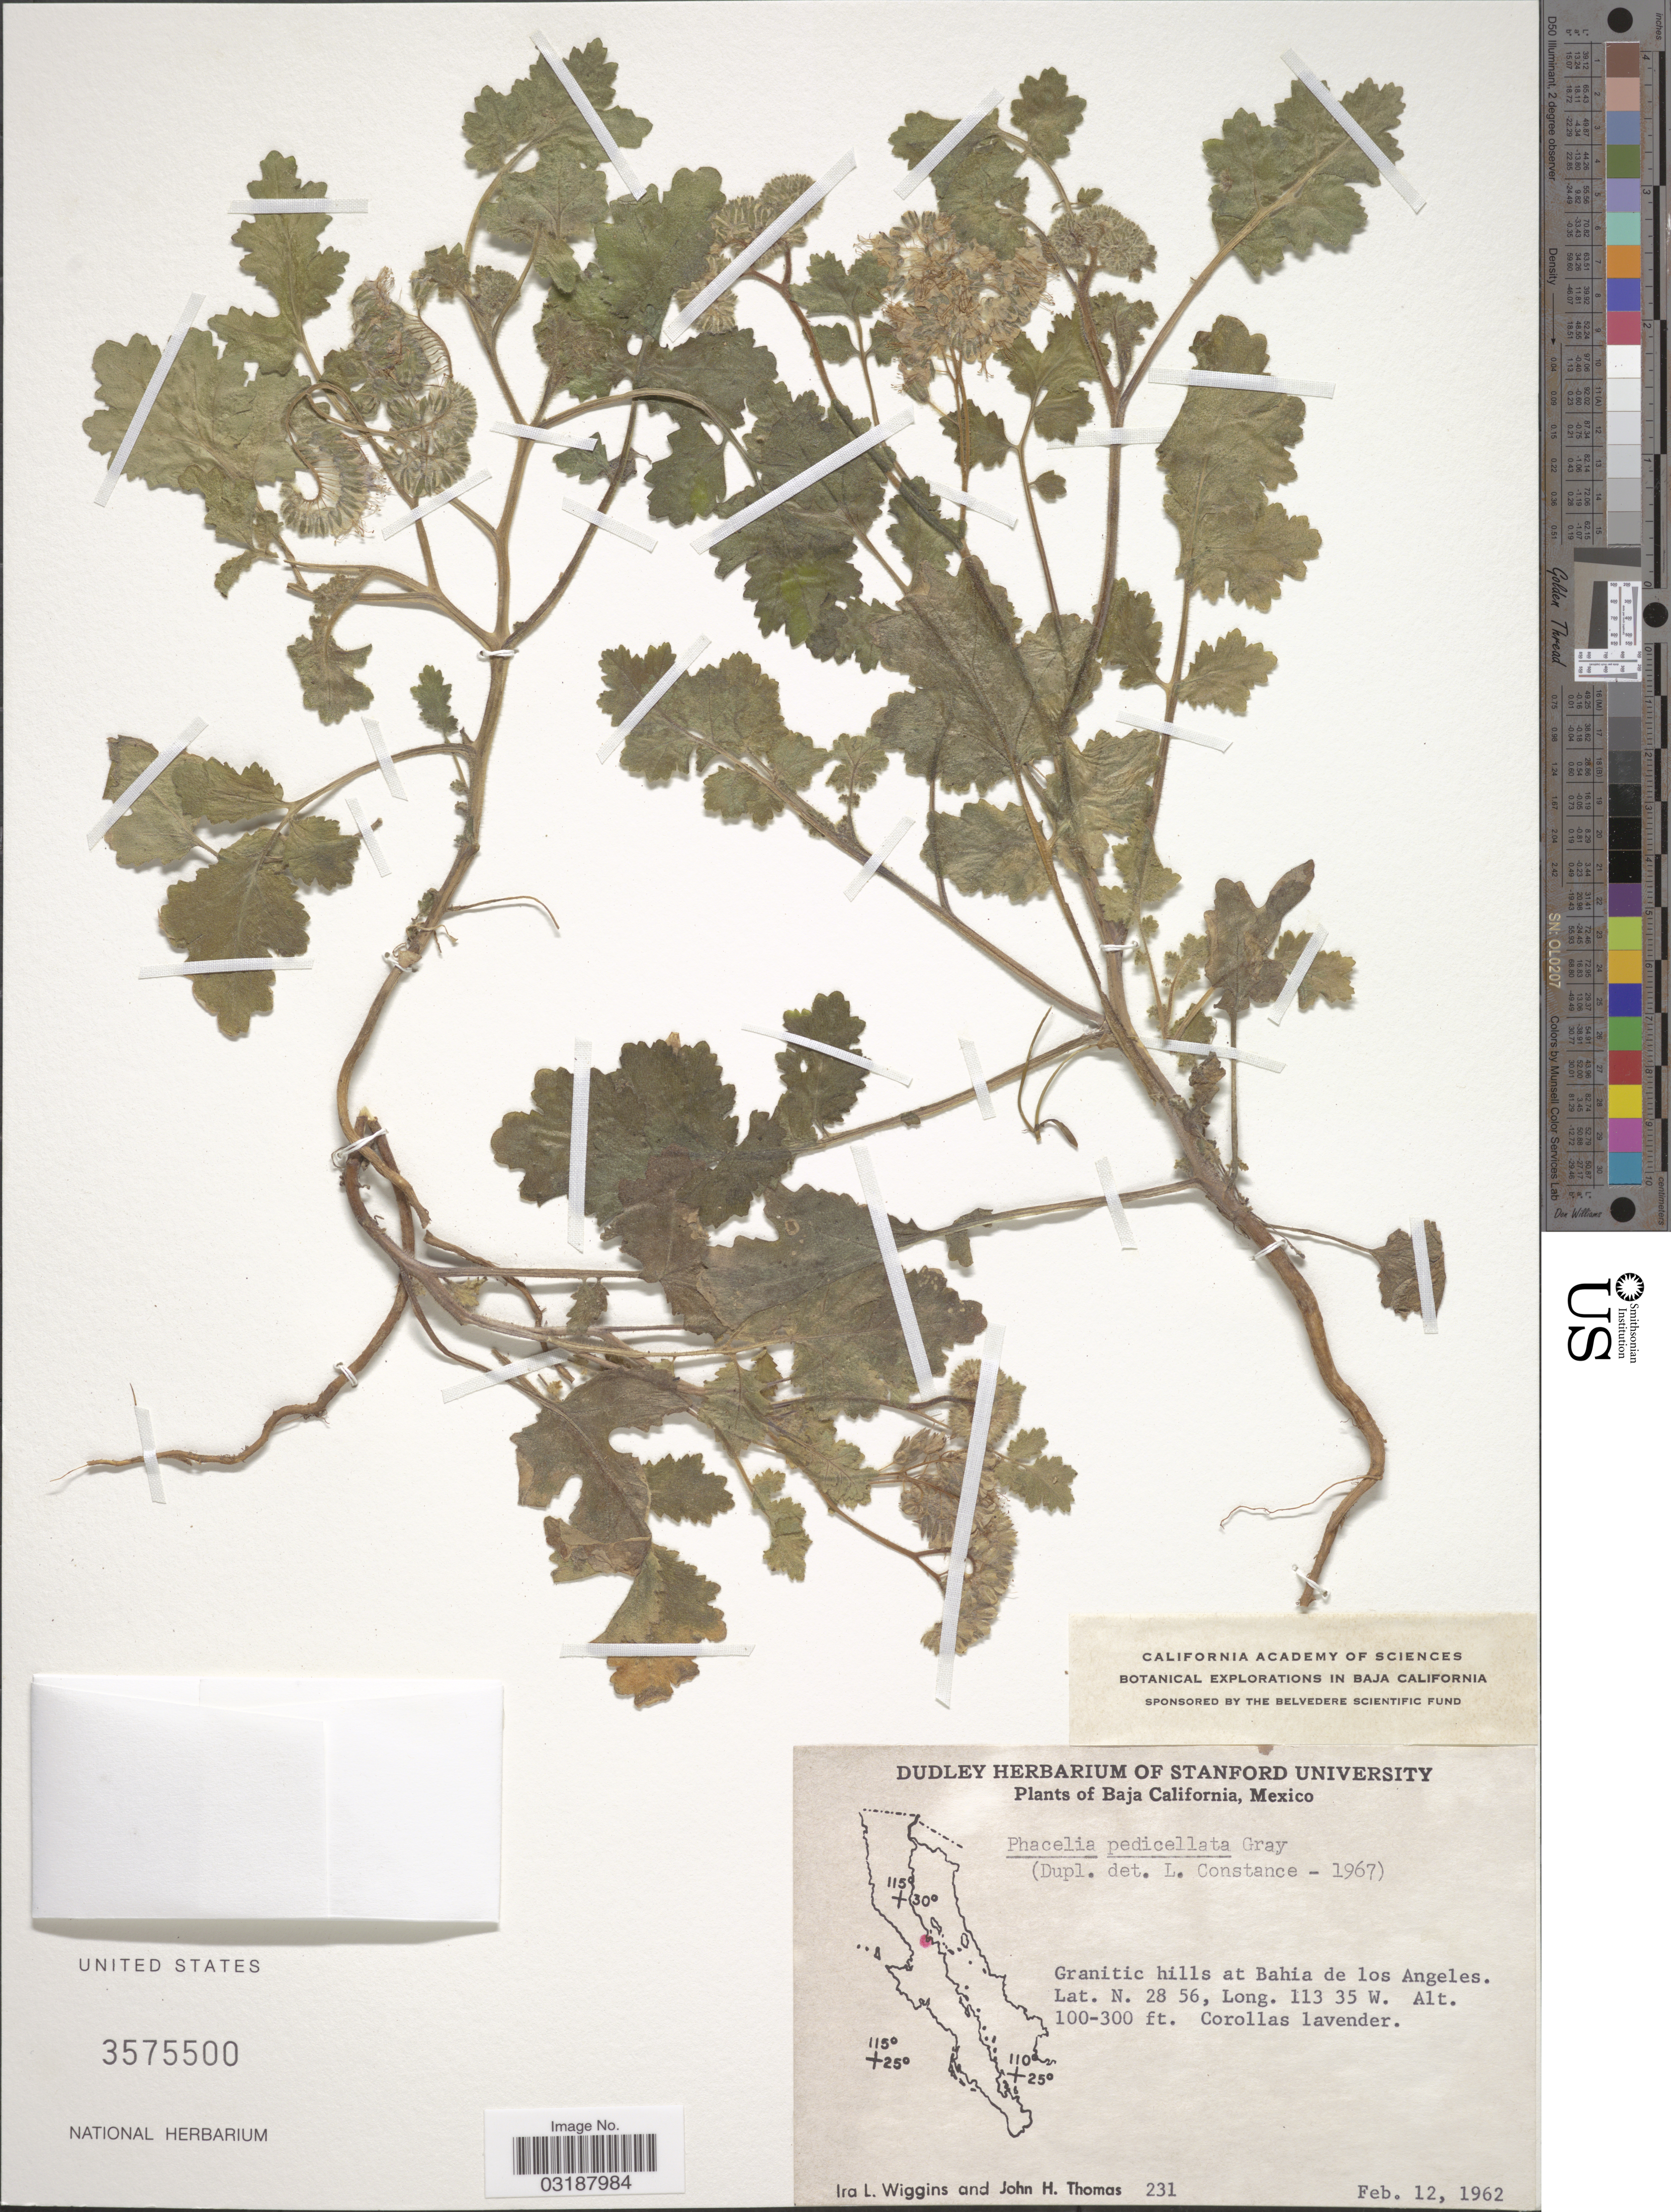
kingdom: Plantae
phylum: Tracheophyta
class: Magnoliopsida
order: Boraginales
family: Hydrophyllaceae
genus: Phacelia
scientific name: Phacelia pedicellata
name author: A. Gray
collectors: I. L. Wiggins & J. H. Thomas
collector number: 231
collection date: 1962-02-12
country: Mexico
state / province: Baja California Norte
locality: Granitic hills at Bahia de los Angeles.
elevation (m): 30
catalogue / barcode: US 3575500